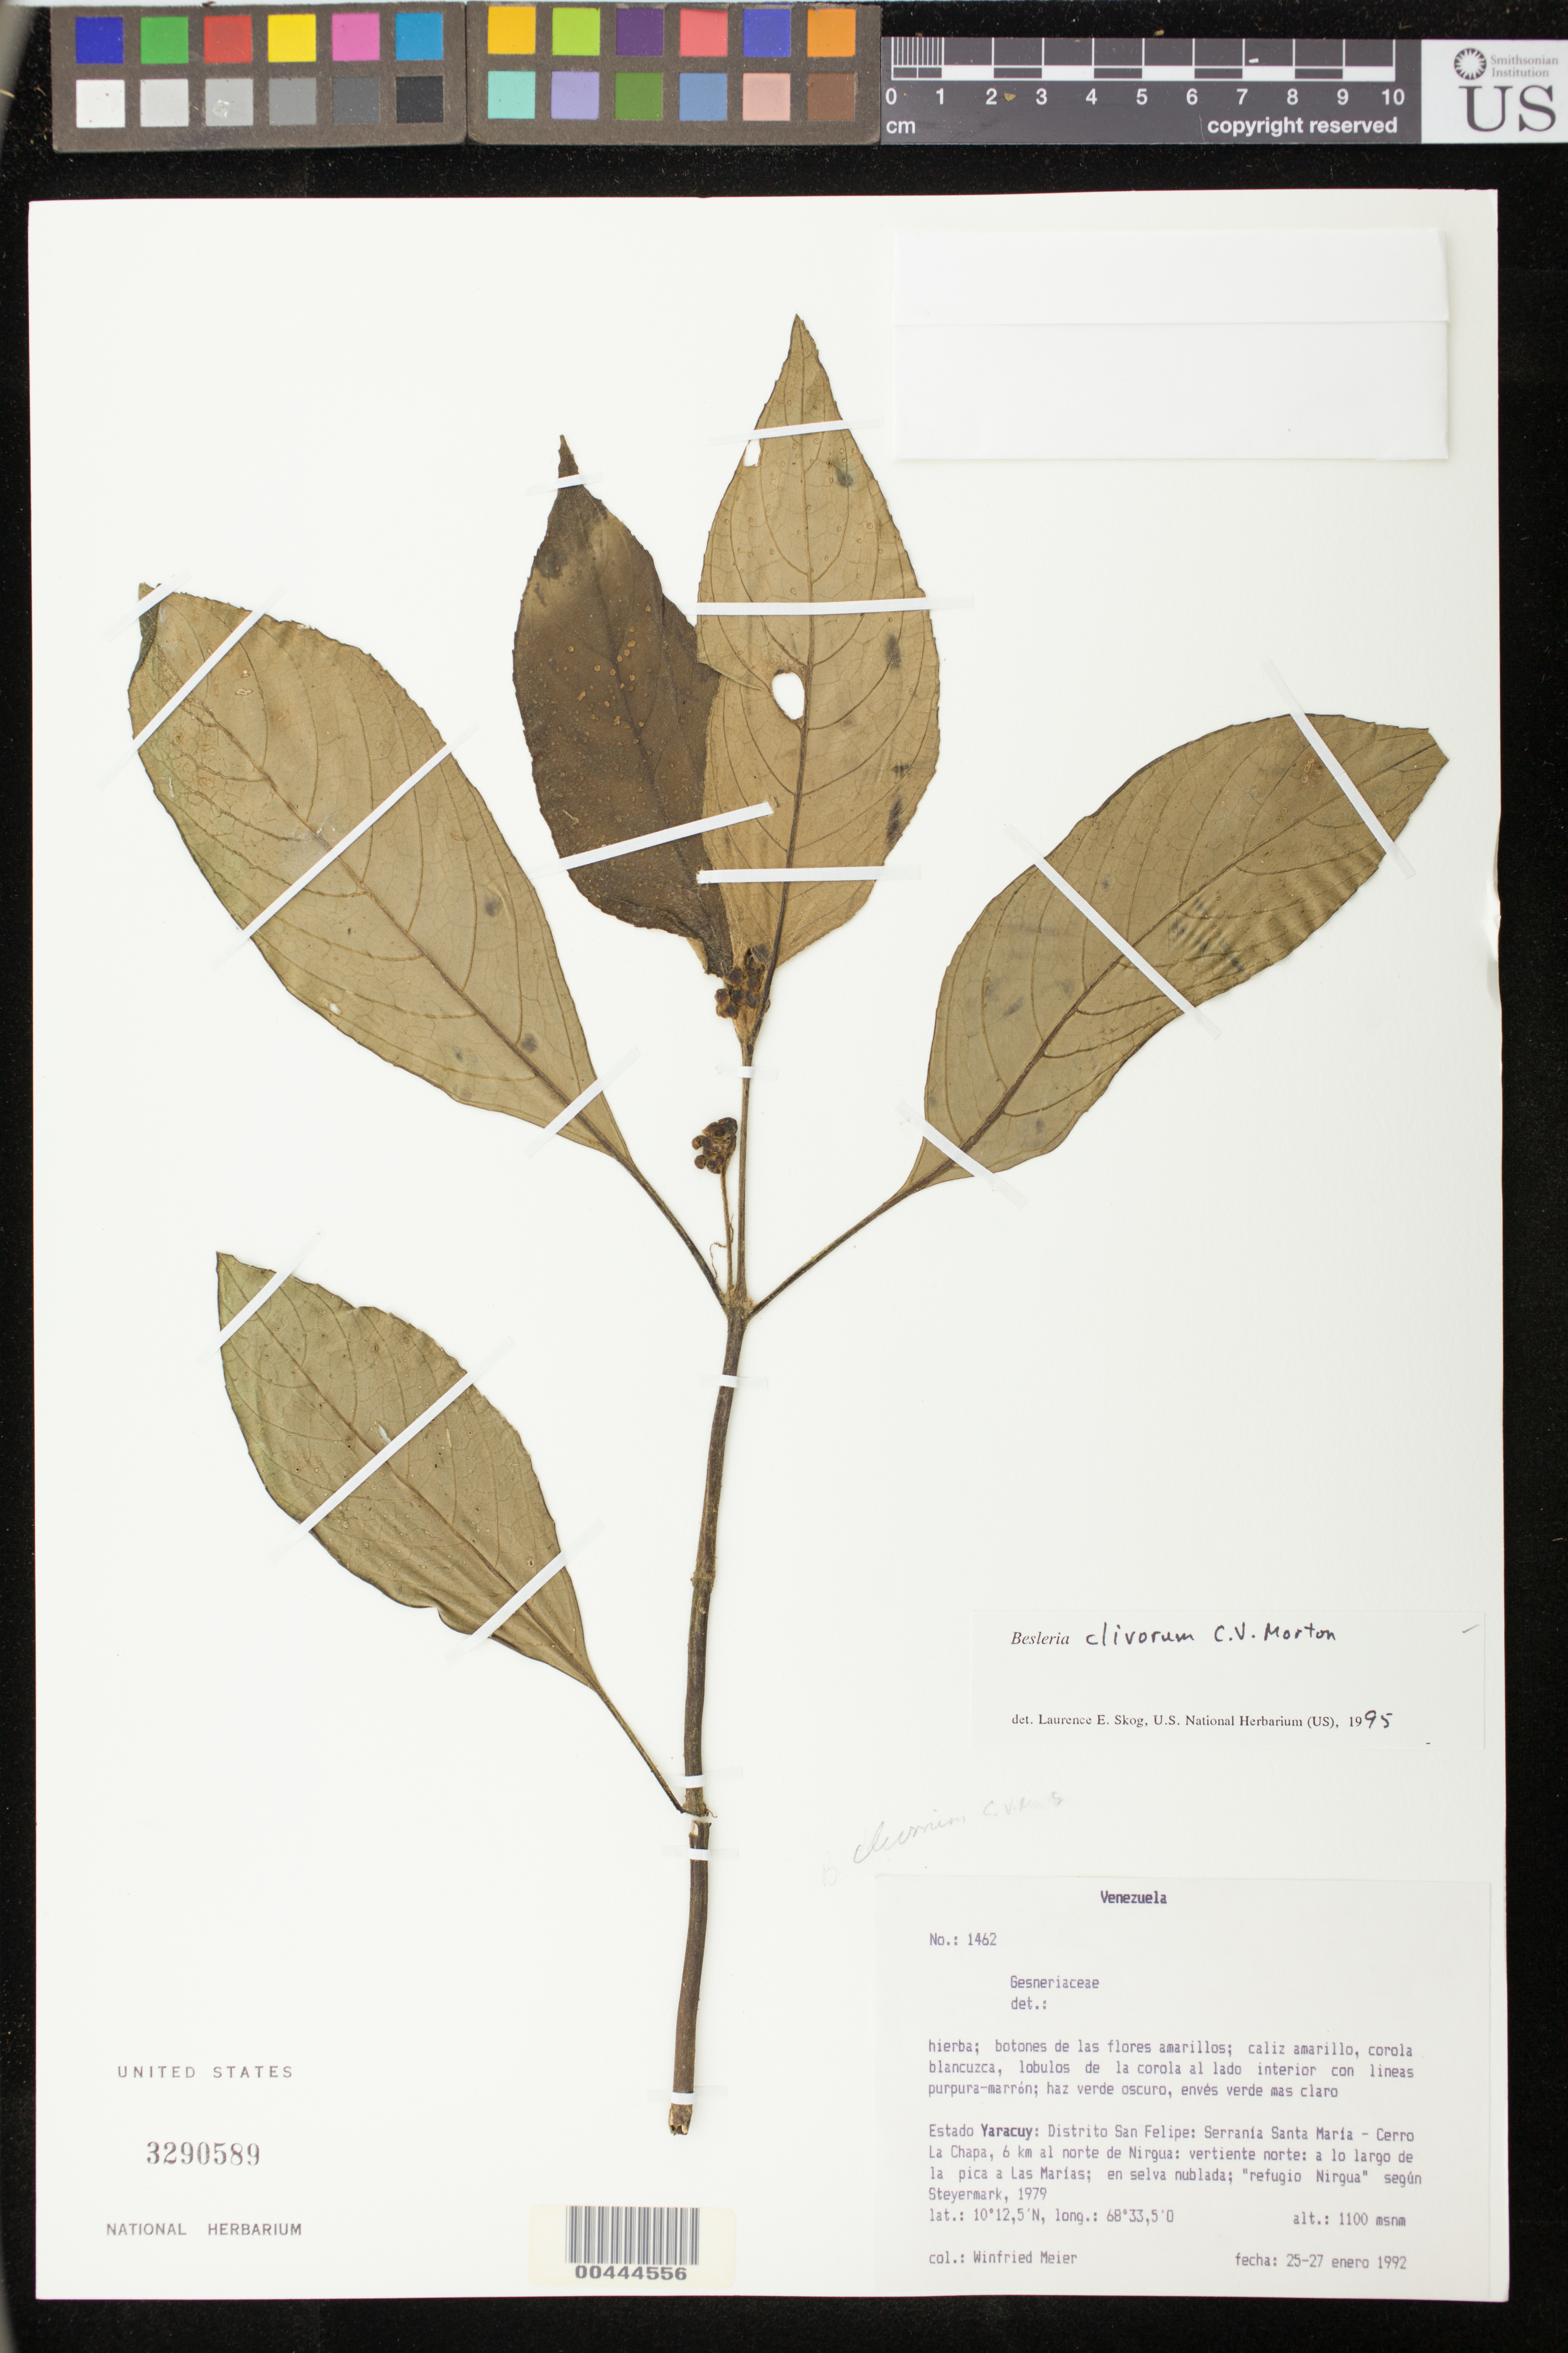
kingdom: Plantae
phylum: Tracheophyta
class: Magnoliopsida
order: Lamiales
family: Gesneriaceae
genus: Besleria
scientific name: Besleria clivorum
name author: C.V. Morton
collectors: W. Meier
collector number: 1462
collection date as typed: Jan 1992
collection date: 1992-01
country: Venezuela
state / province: Yaracuy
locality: San Felipe, Serrania Santa Maria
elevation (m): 1100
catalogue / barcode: US 3290589